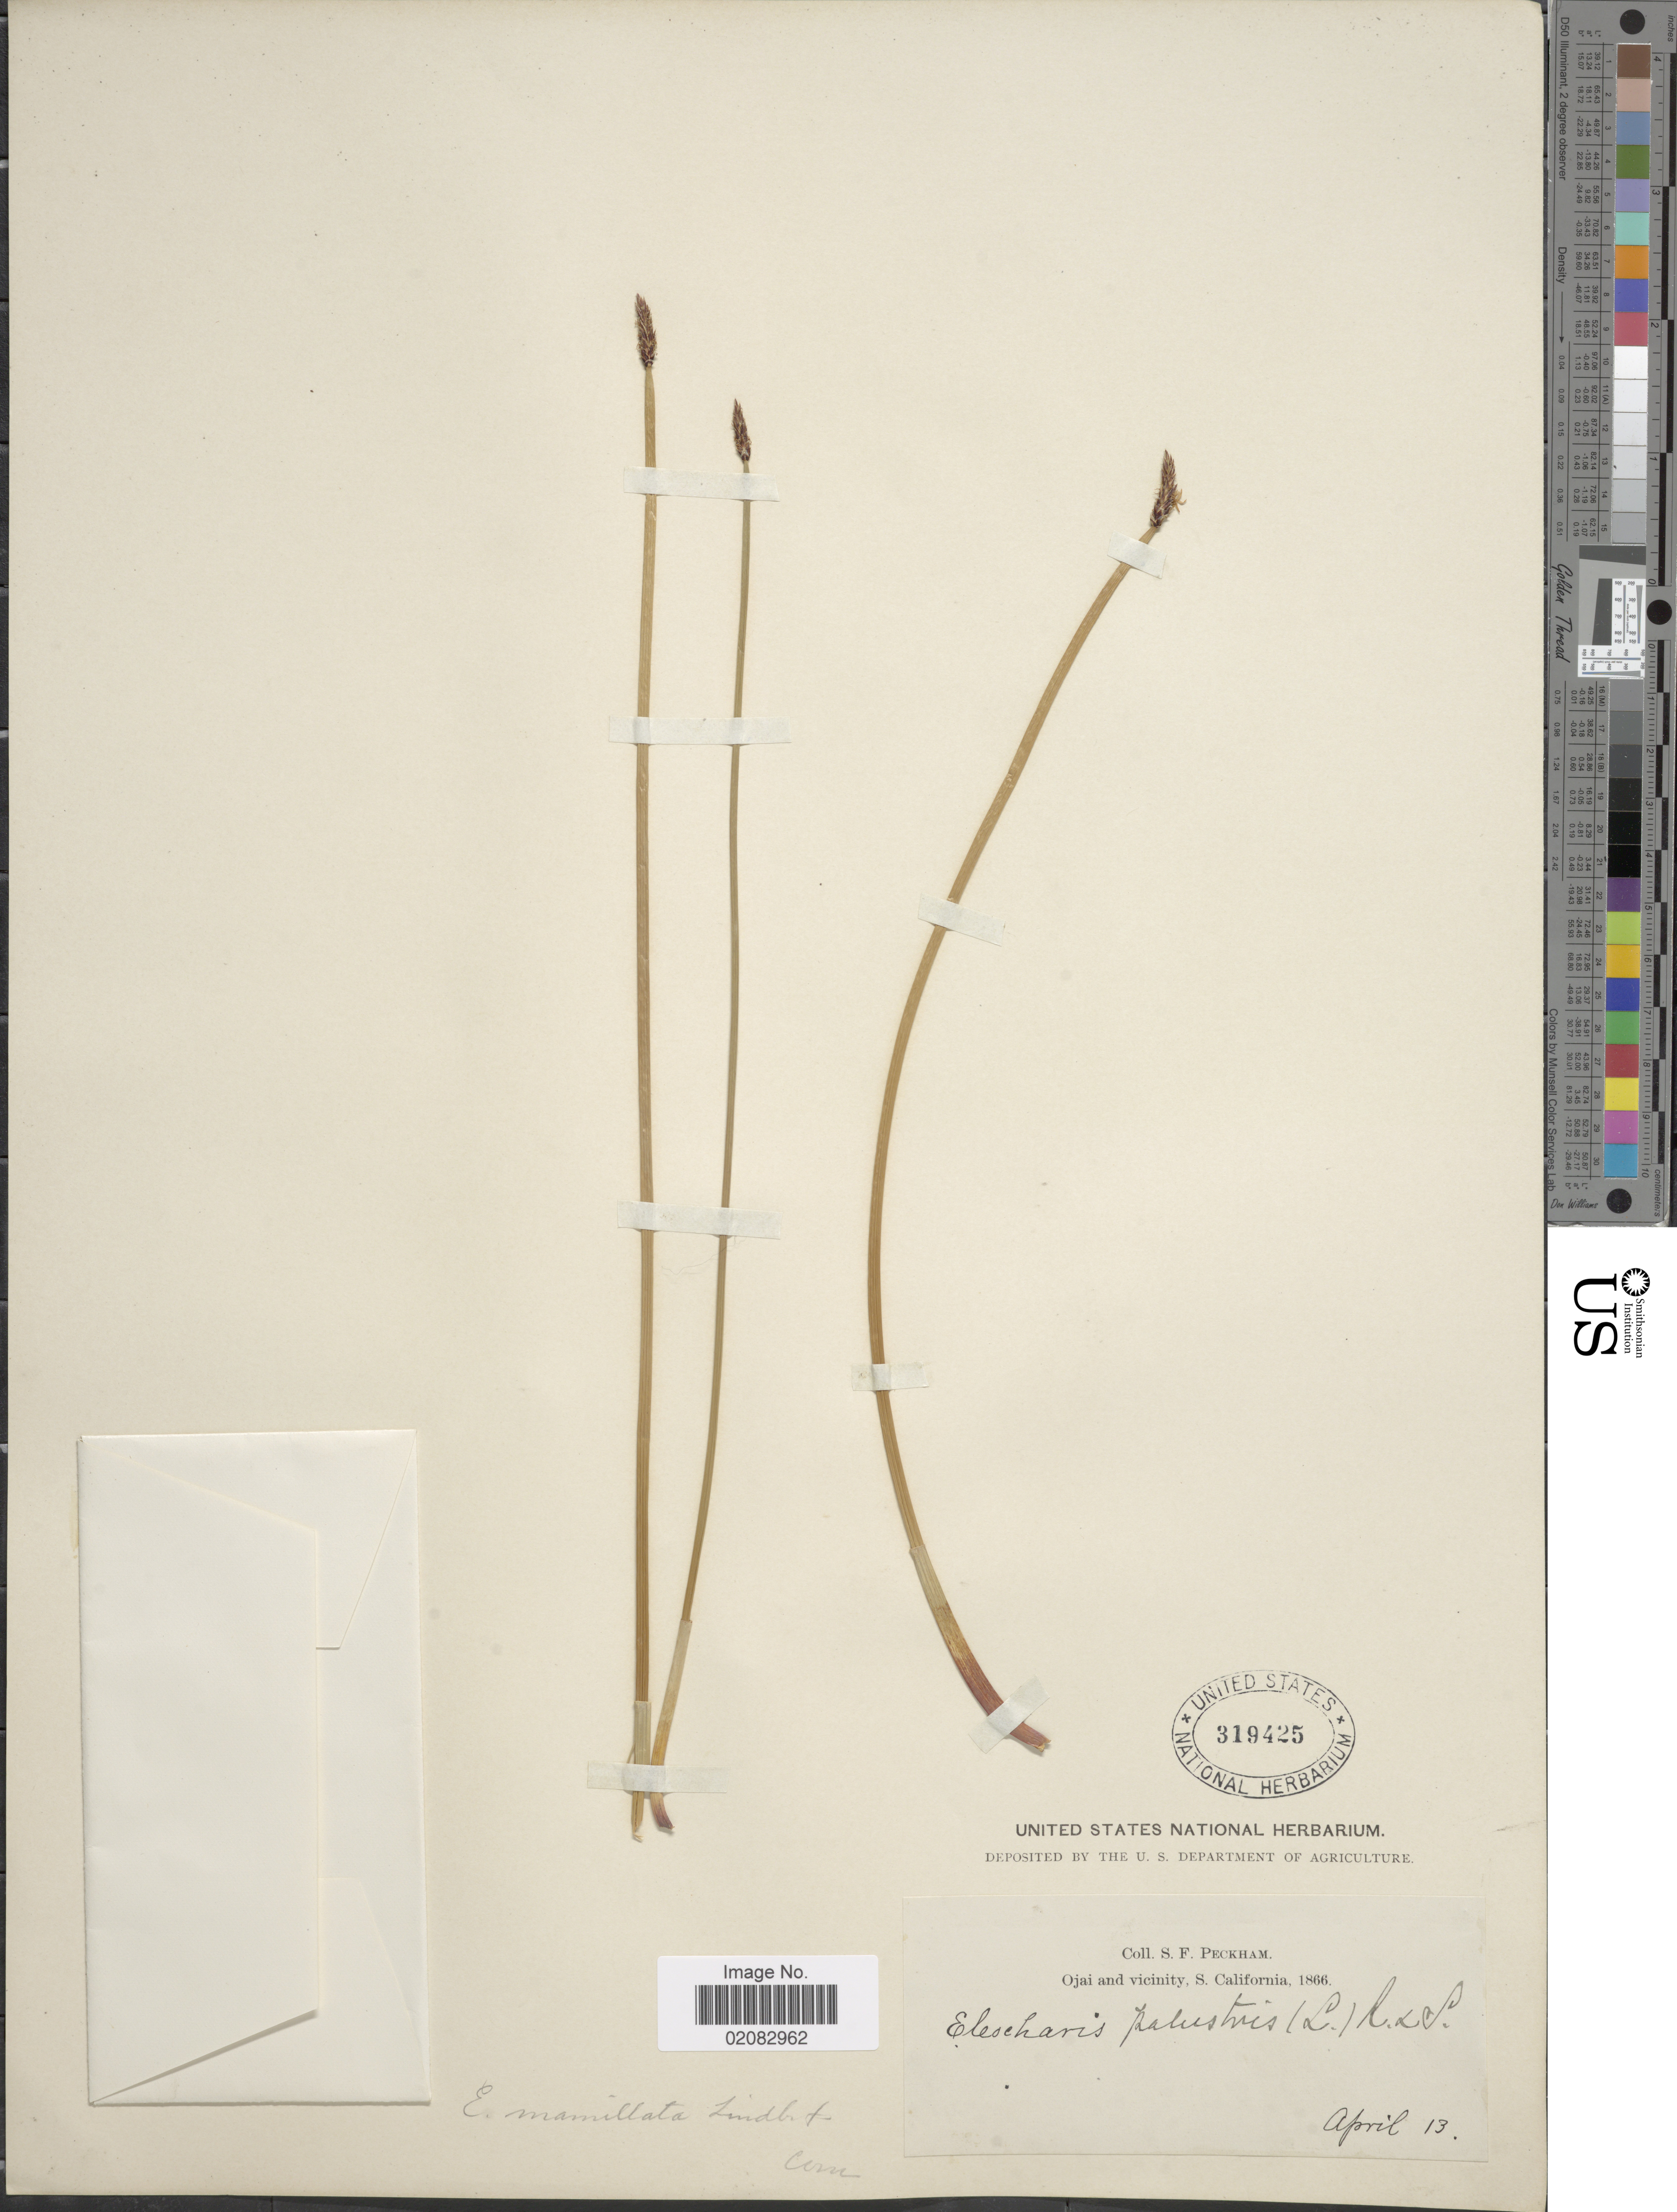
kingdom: Plantae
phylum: Tracheophyta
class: Liliopsida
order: Poales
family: Cyperaceae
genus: Eleocharis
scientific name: Eleocharis macrostachya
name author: Britton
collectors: S. Peckham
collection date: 1866-04-13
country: United States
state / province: California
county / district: Ventura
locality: Ojai and vicinity, S. California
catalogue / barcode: US 319425